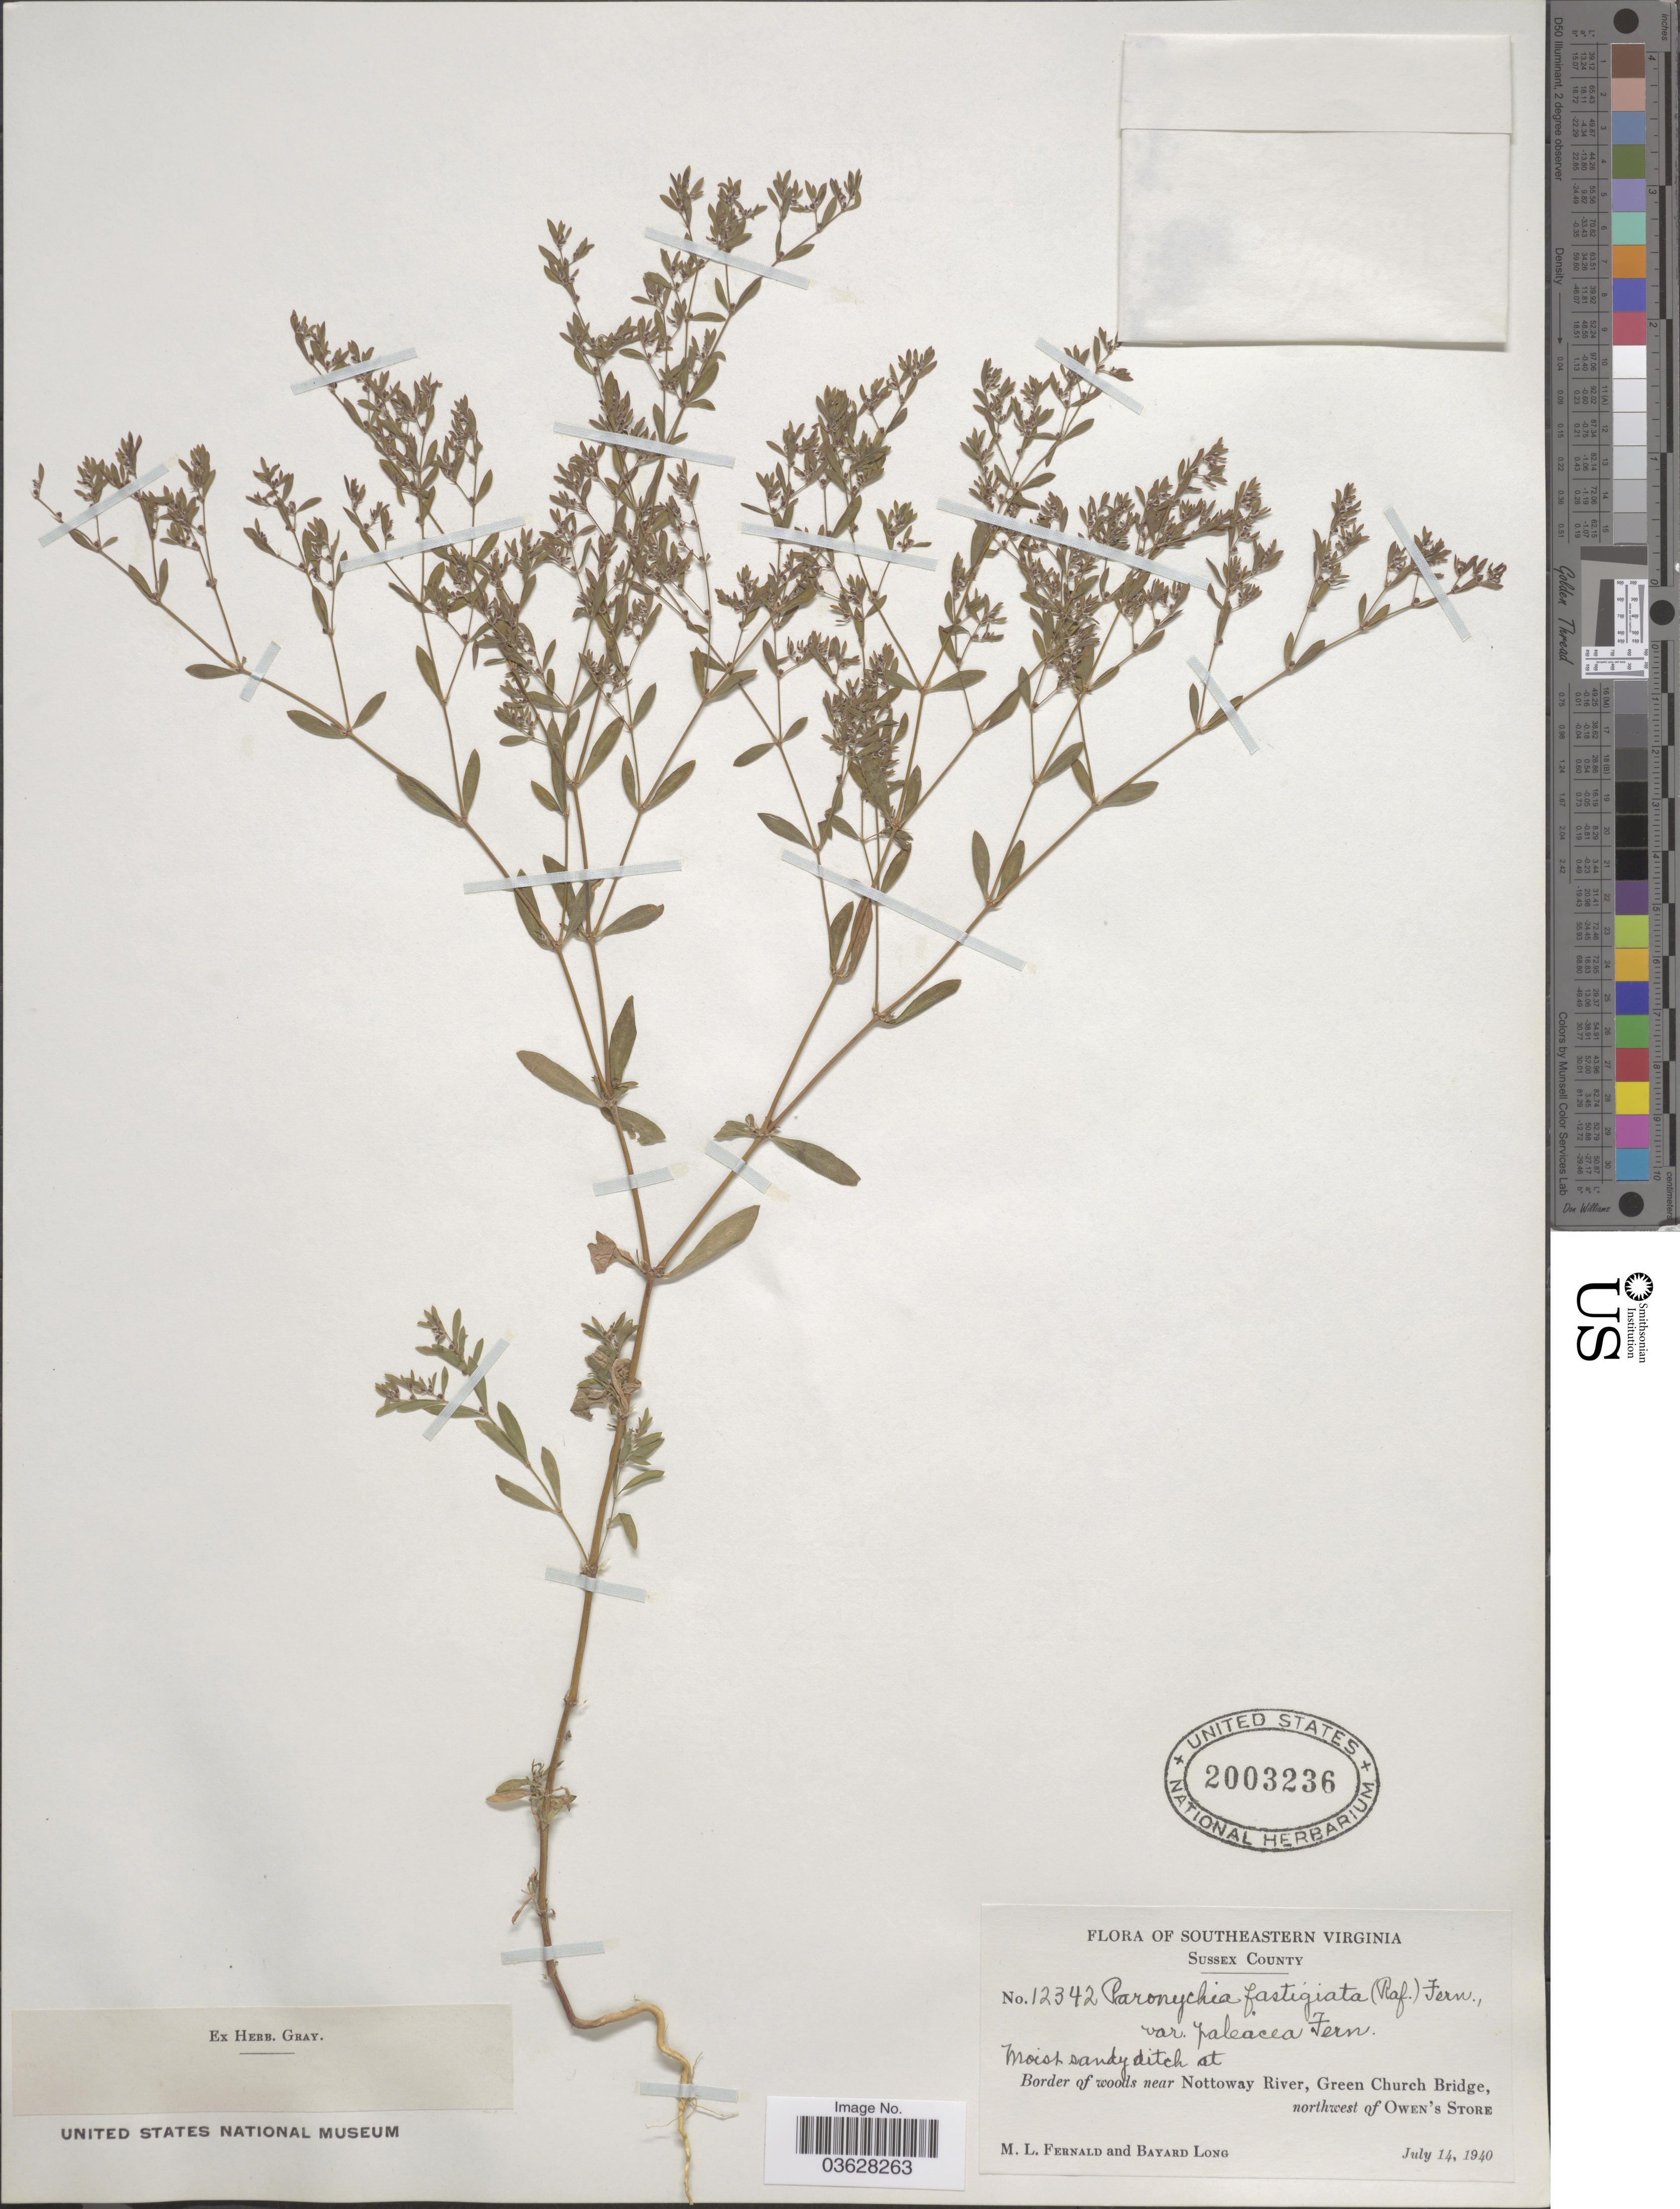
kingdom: Plantae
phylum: Tracheophyta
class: Magnoliopsida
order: Caryophyllales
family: Caryophyllaceae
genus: Paronychia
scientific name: Paronychia fastigiata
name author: (Raf.) Fernald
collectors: M. L. Fernald & B. Long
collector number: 12342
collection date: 1940-07-14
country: United States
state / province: Virginia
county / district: Sussex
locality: Southeastern Virginia. Sussex County. Border of woods near Nottoway River, Green Church Bridge, northwest of Owen's Store.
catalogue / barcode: US 2003236